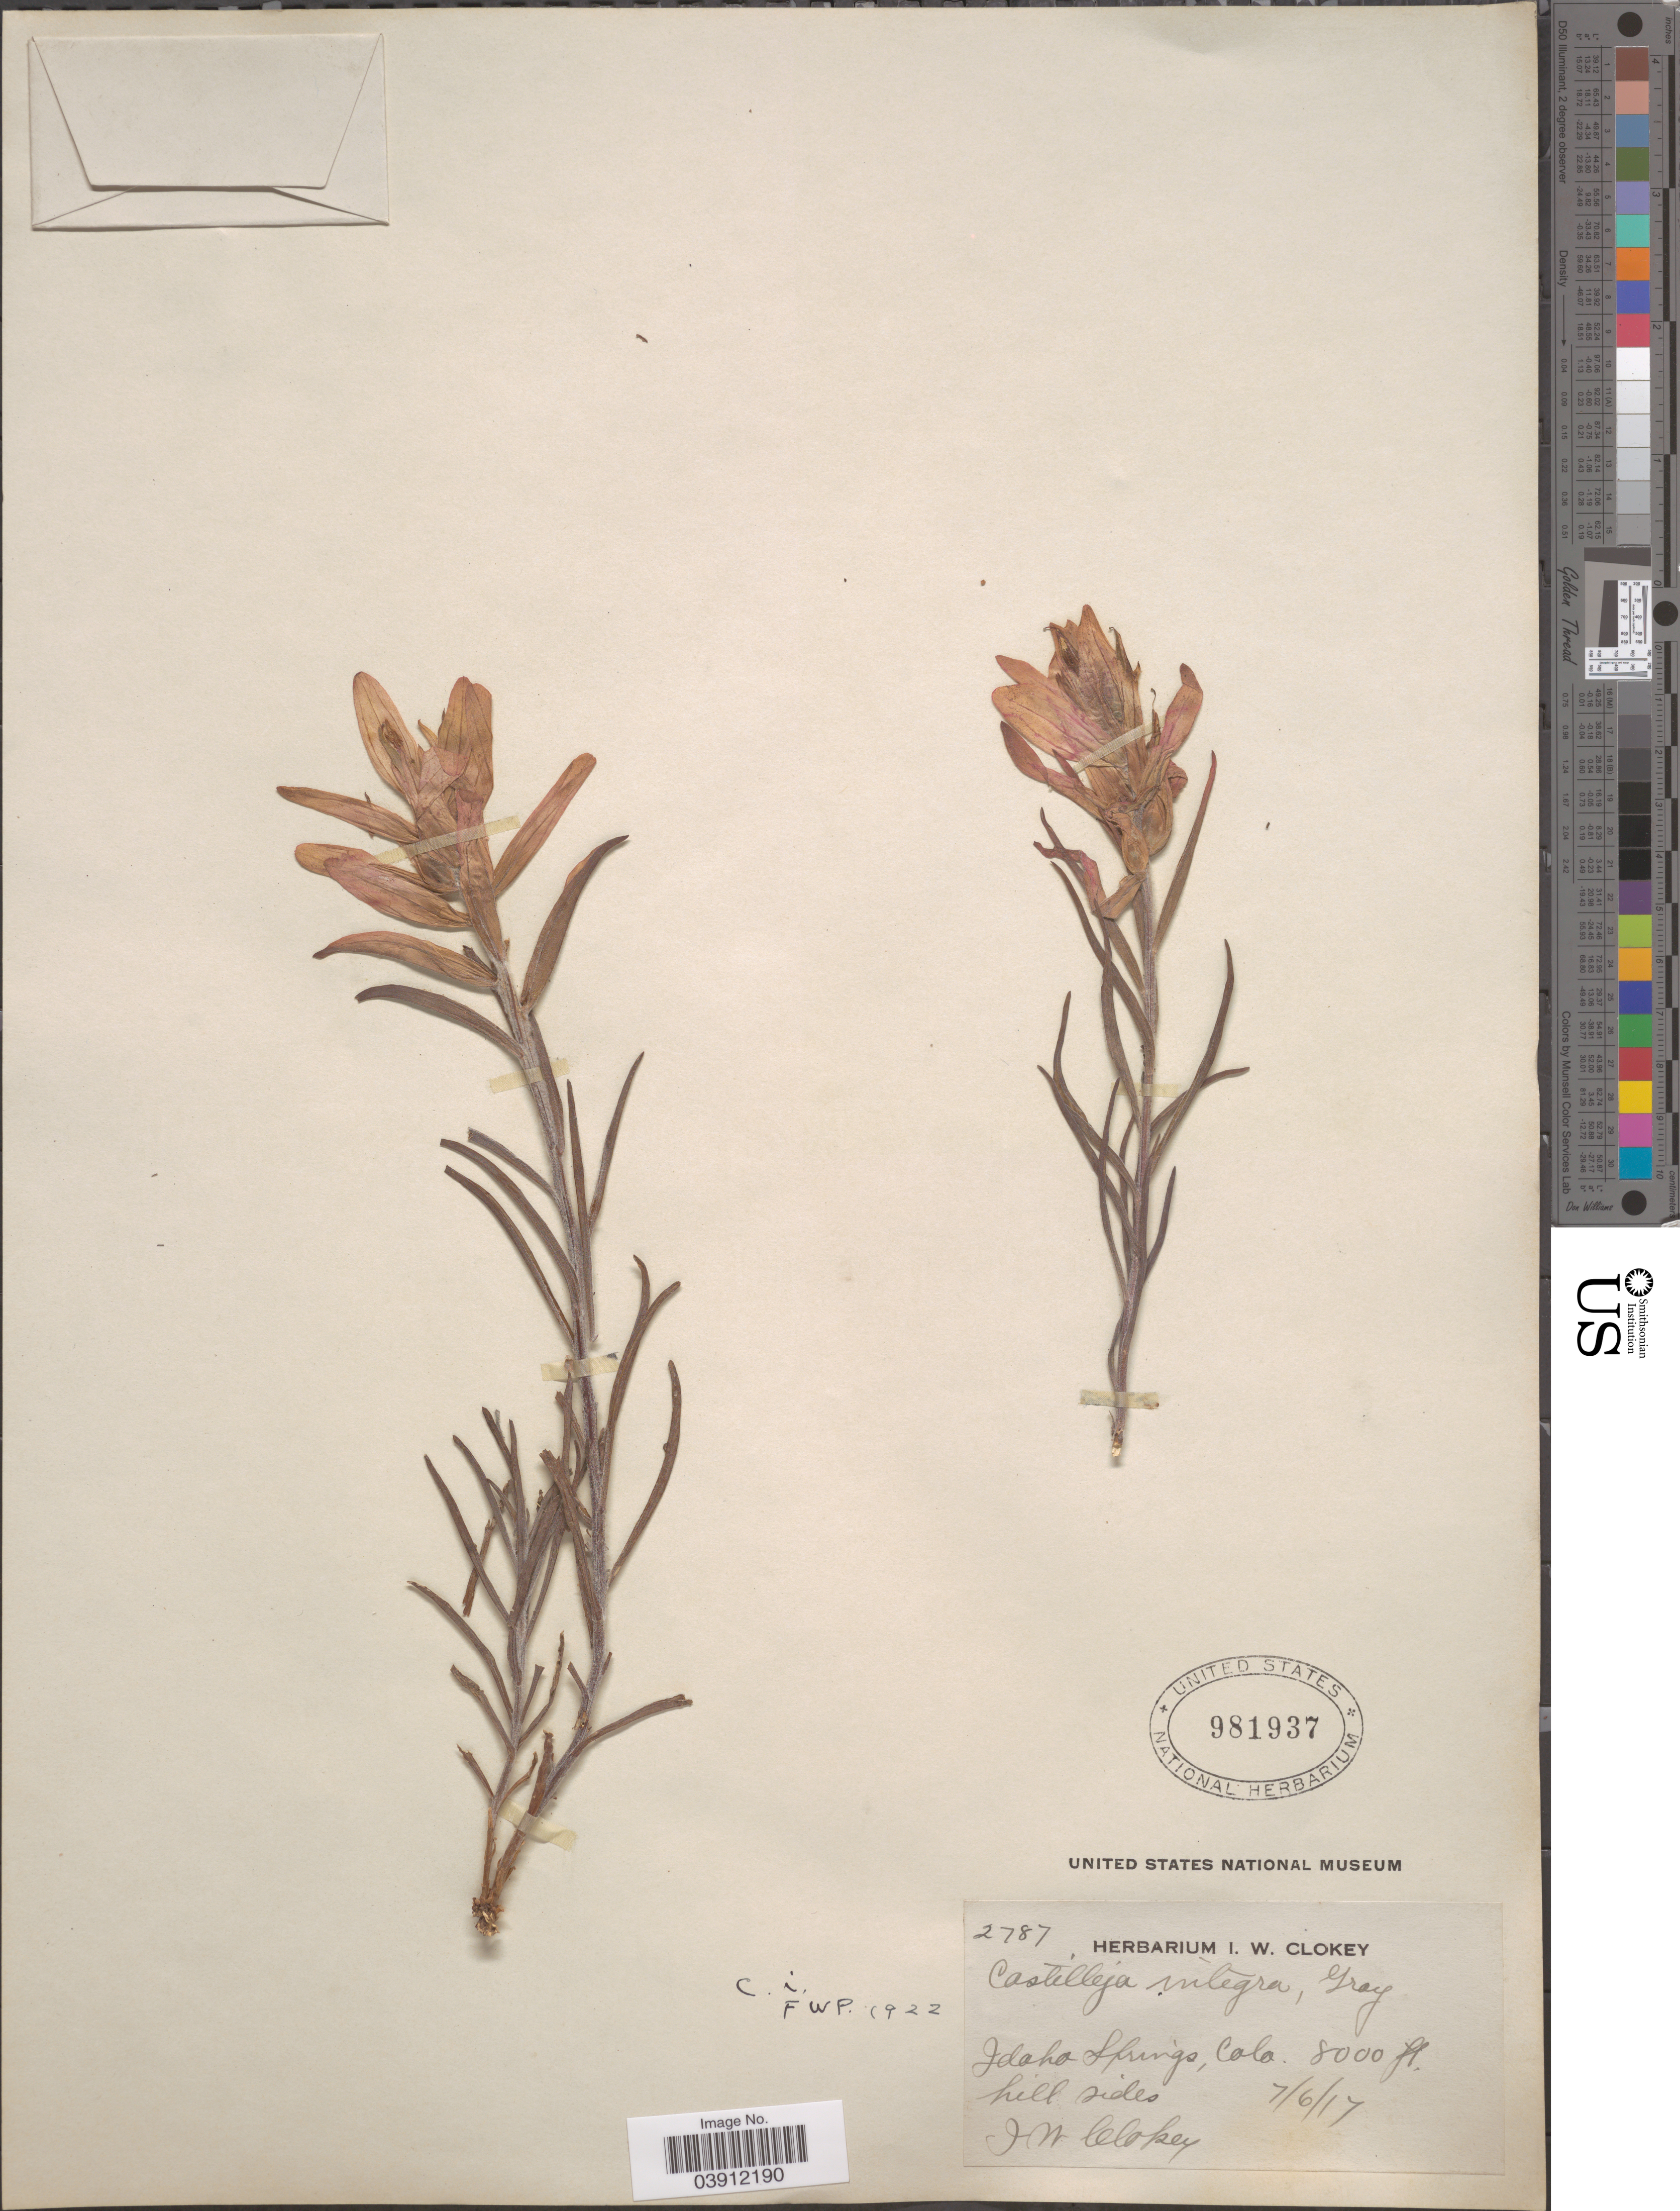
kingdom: Plantae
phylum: Tracheophyta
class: Magnoliopsida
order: Lamiales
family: Orobanchaceae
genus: Castilleja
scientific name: Castilleja integra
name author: A. Gray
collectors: I. W. Clokey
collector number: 2787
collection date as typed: Transcribed d/m/y: 6/7/17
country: United States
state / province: Colorado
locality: Idaho Springs.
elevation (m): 2438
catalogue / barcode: US 981937